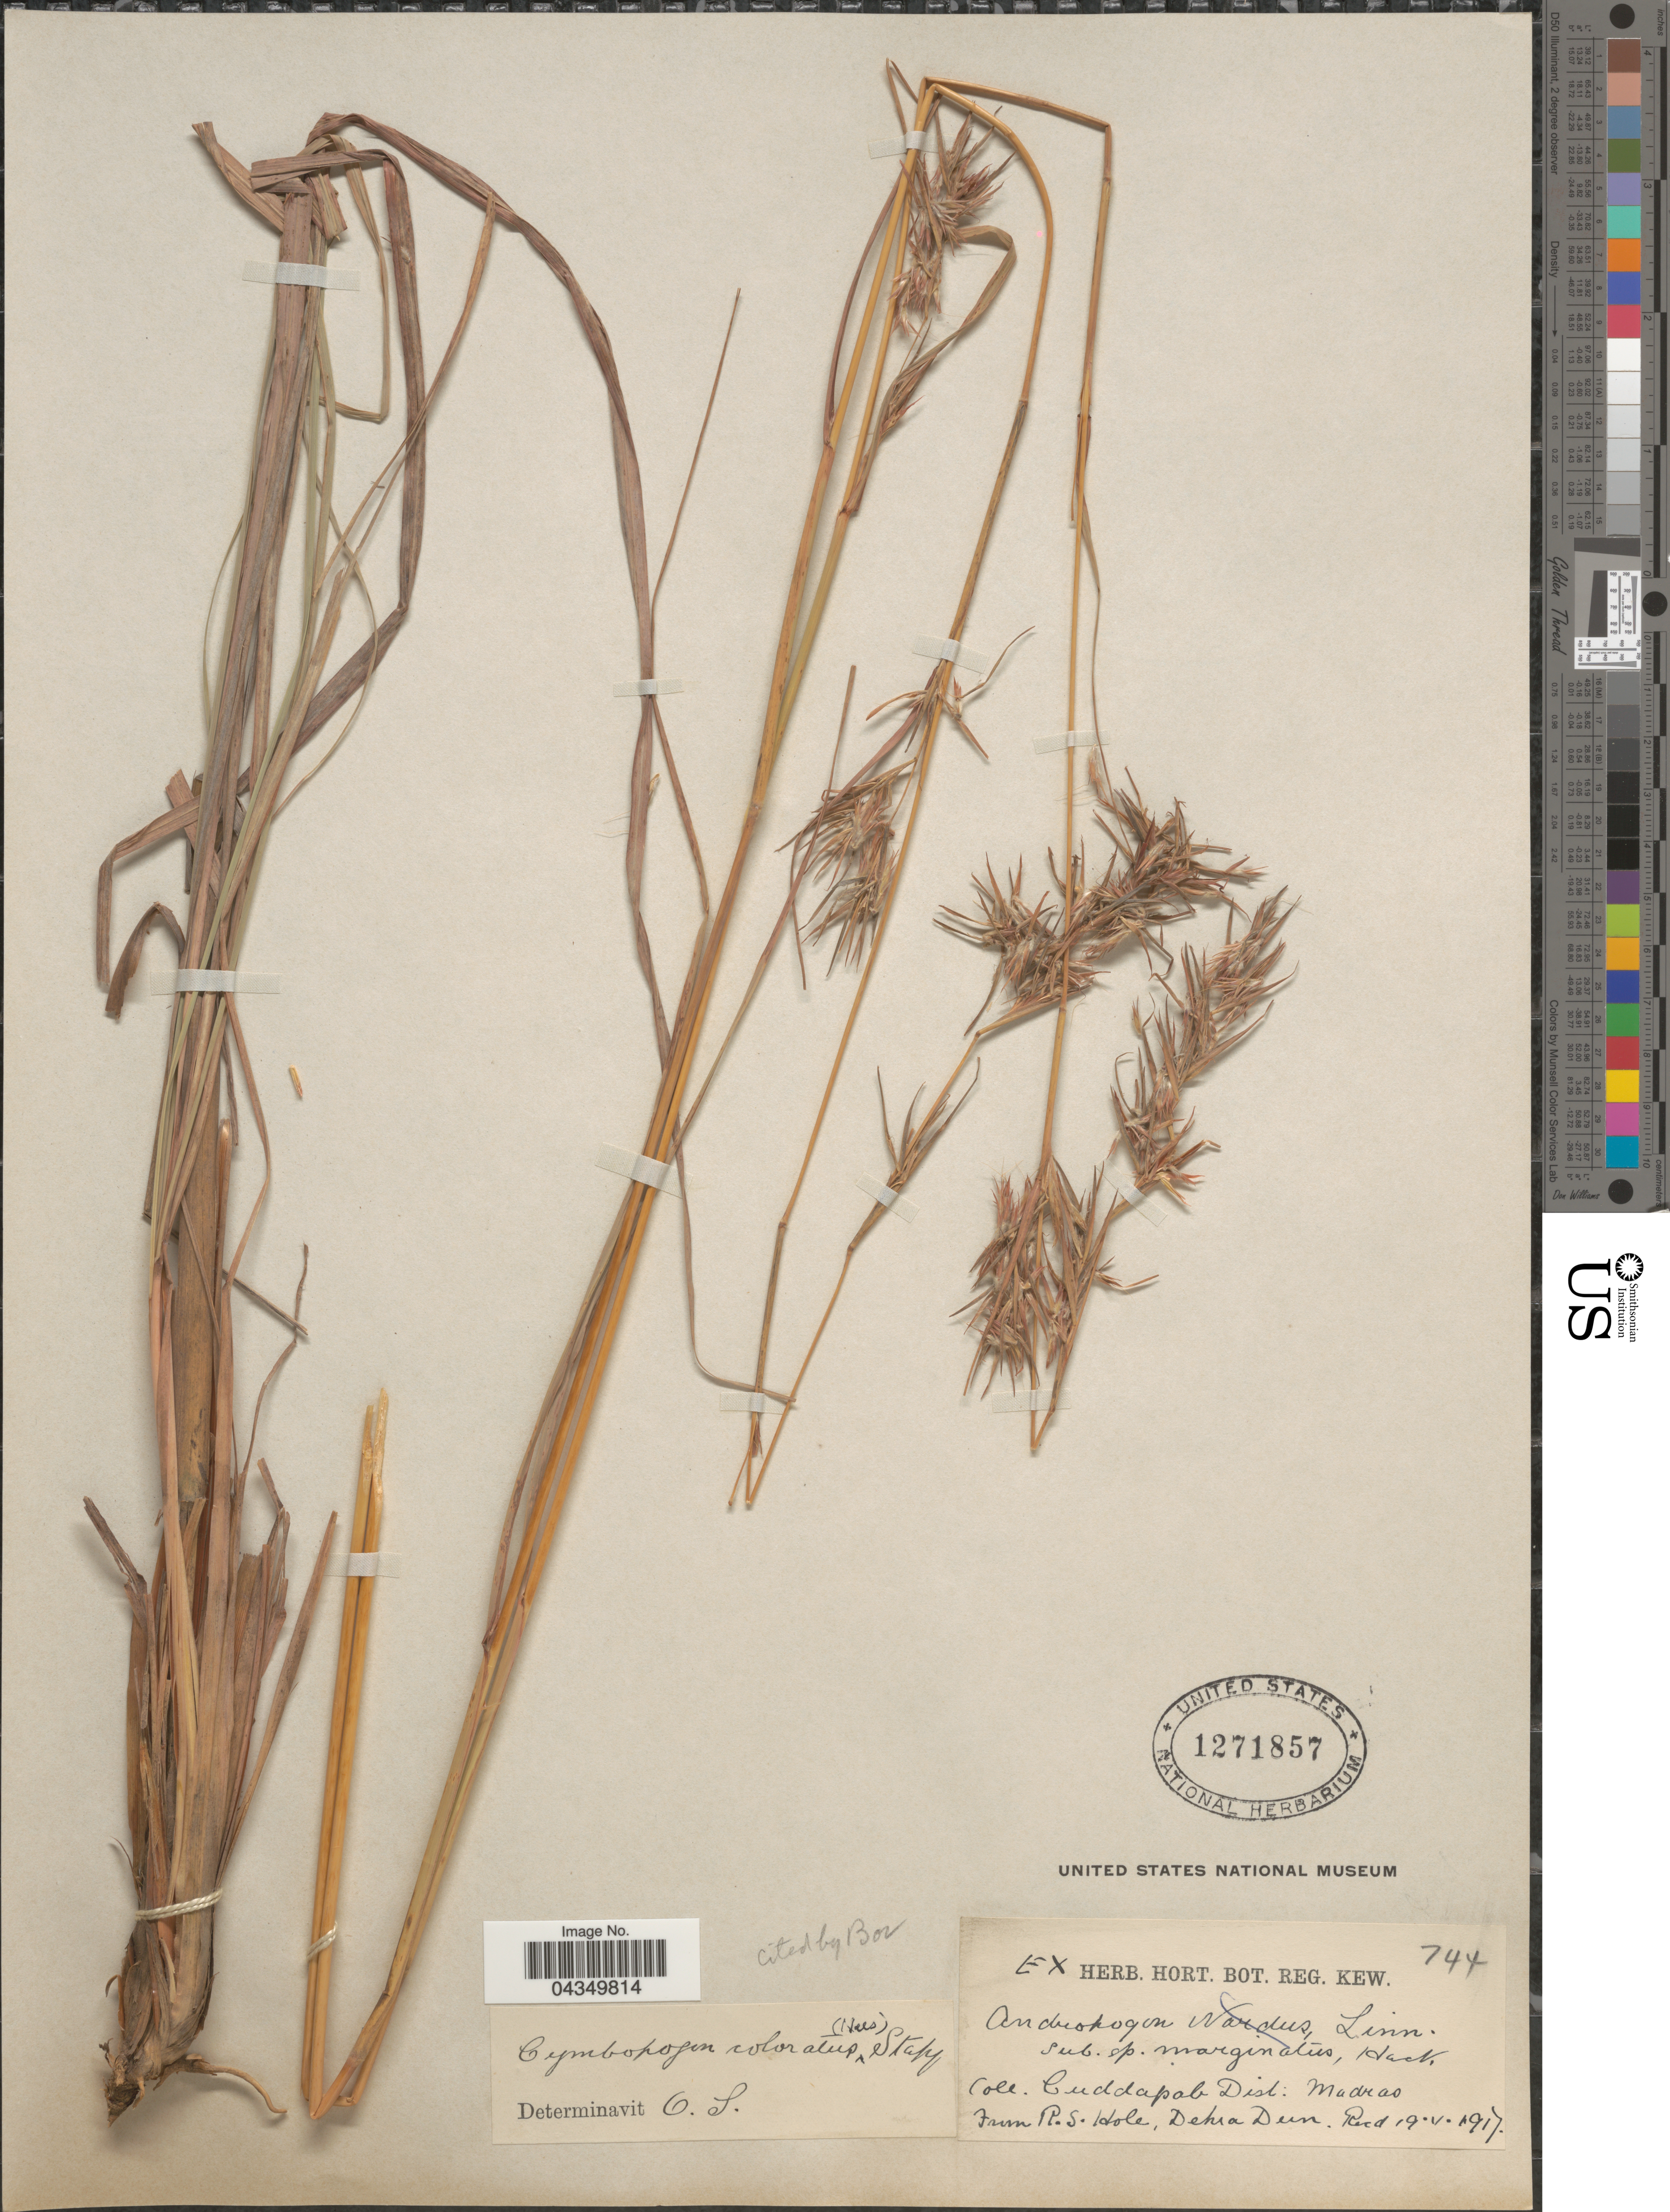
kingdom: Plantae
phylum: Tracheophyta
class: Liliopsida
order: Poales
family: Poaceae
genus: Cymbopogon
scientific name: Cymbopogon coloratus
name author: Stapf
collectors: R. S. Hole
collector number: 744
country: India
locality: Cuddapab Dist. Madras.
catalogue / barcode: US 1271857